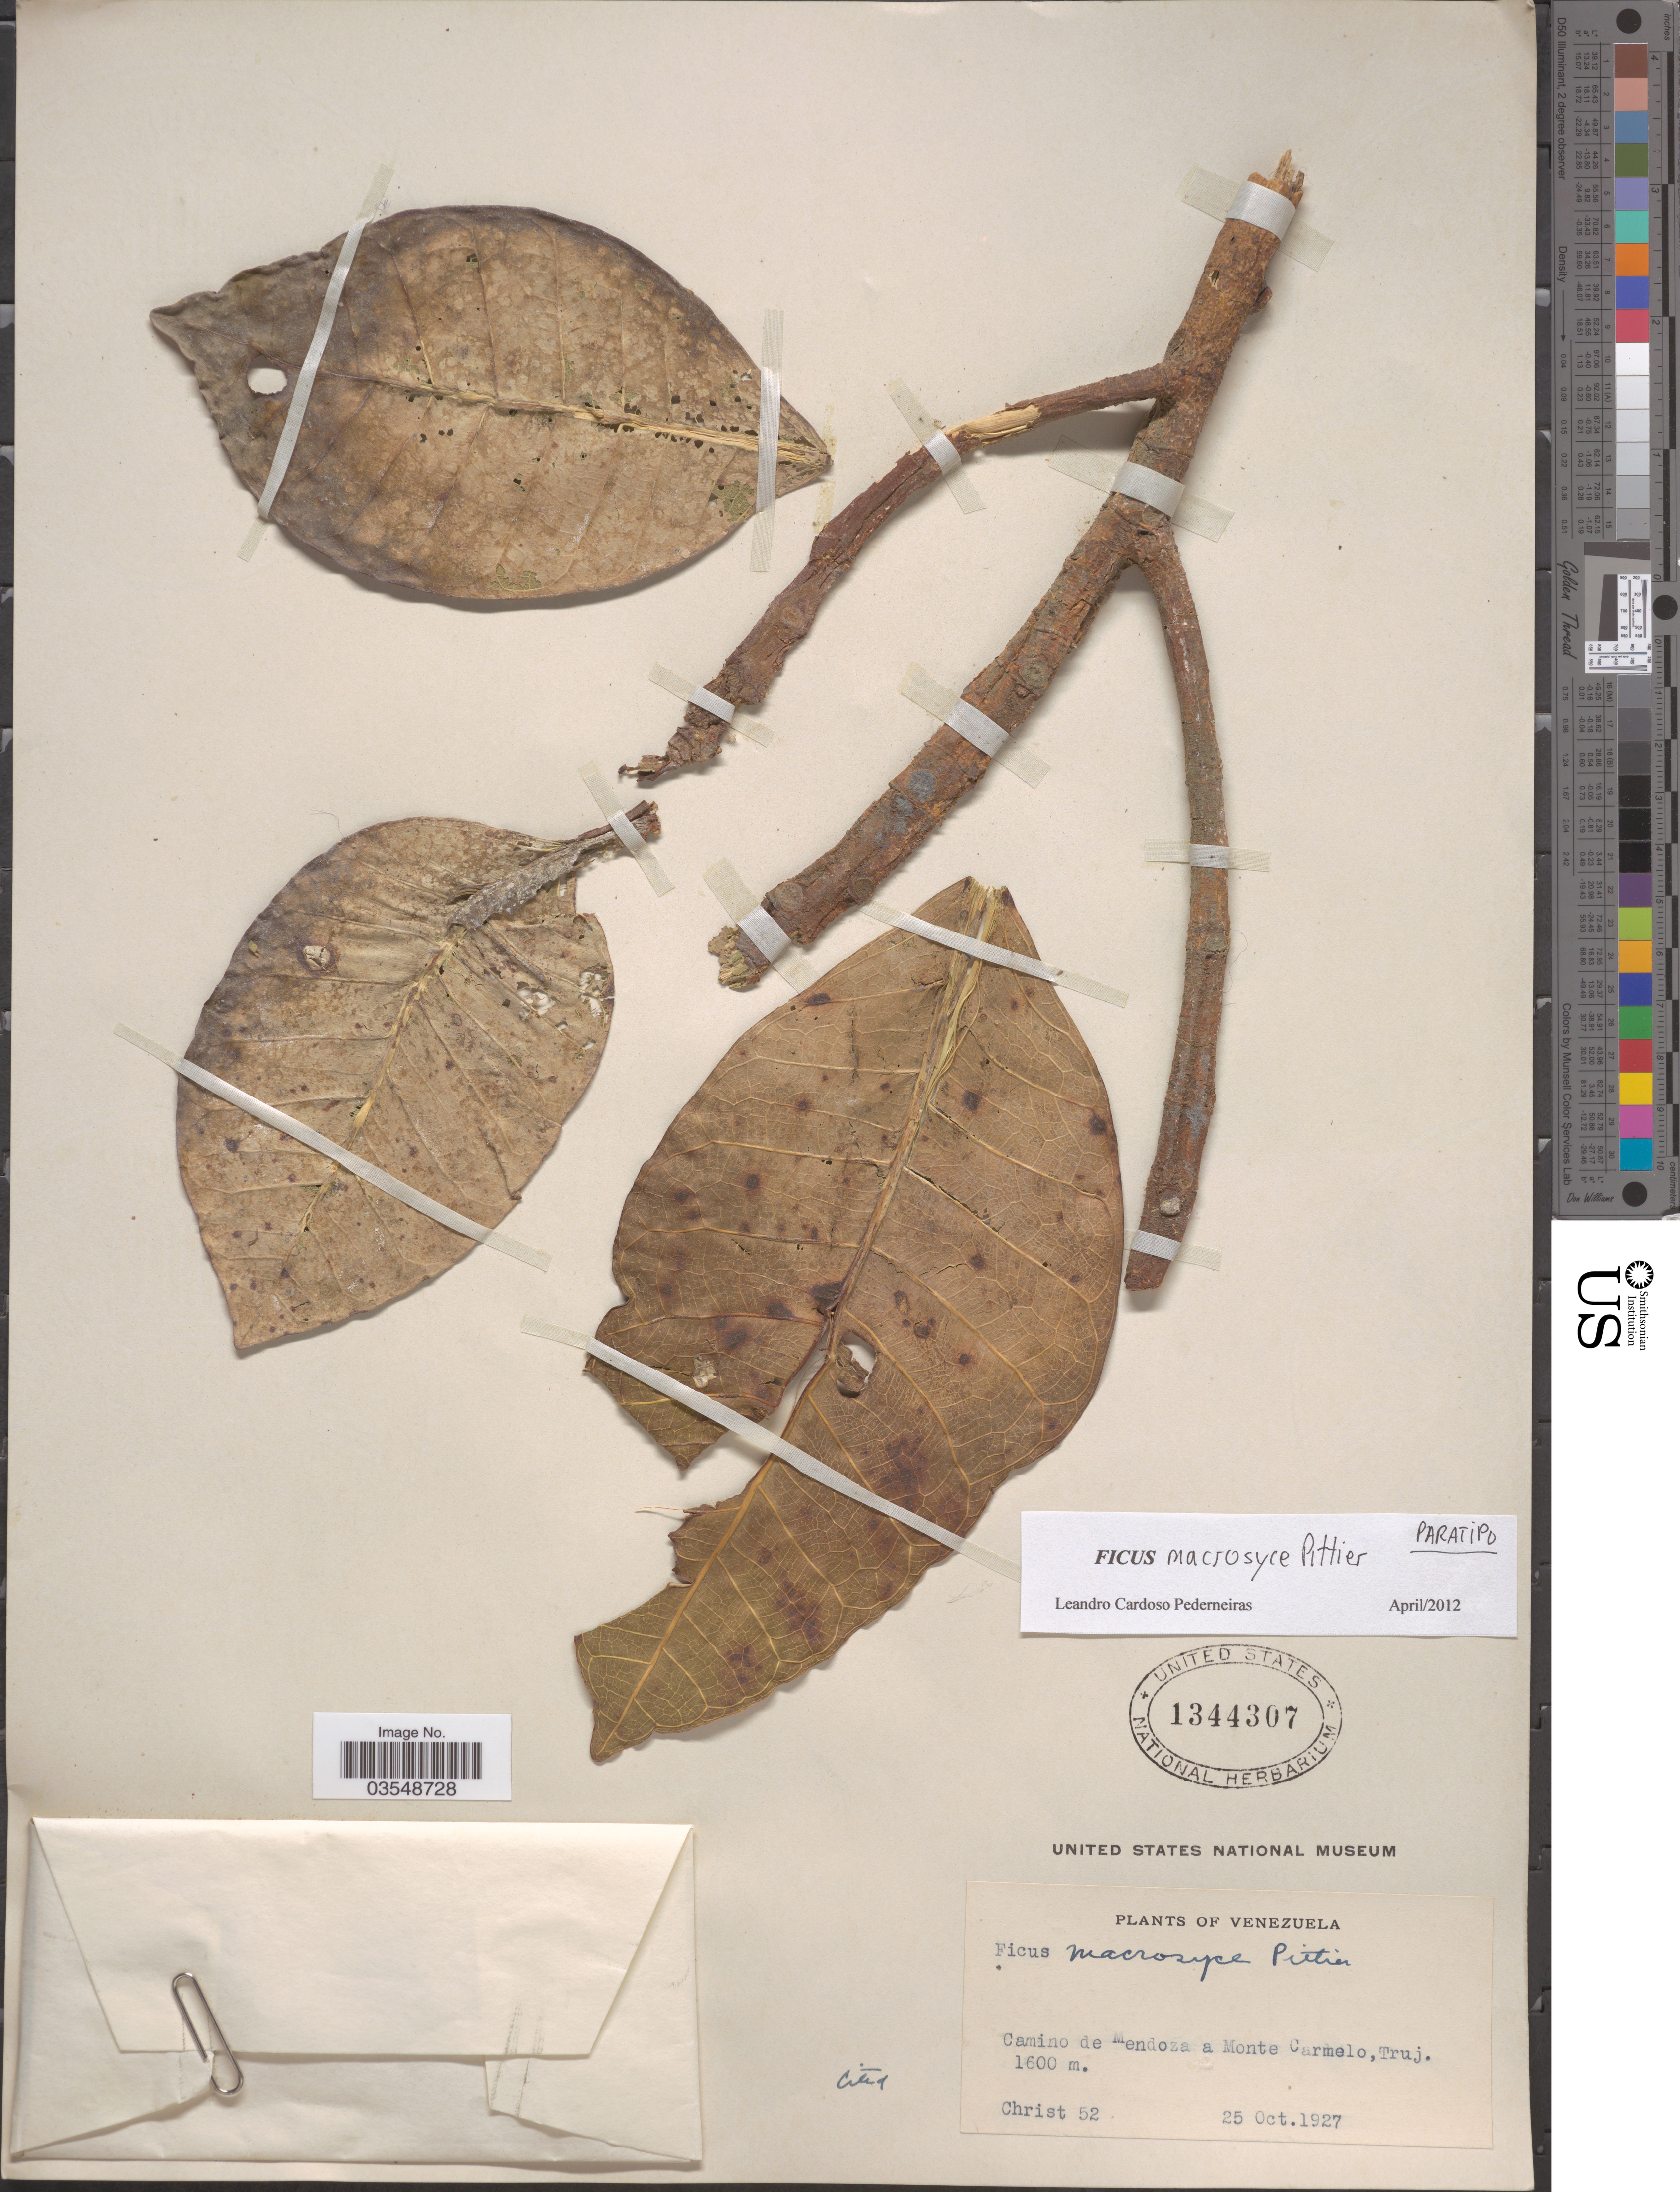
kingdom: Plantae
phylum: Tracheophyta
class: Magnoliopsida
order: Rosales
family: Moraceae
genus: Ficus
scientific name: Ficus macrosyce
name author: Pittier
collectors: Christ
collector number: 52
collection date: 1927-10-25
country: Venezuela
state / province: Trujillo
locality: Camino de Mendoza a Monte Carmelo.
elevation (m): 1600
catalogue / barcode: US 1344307